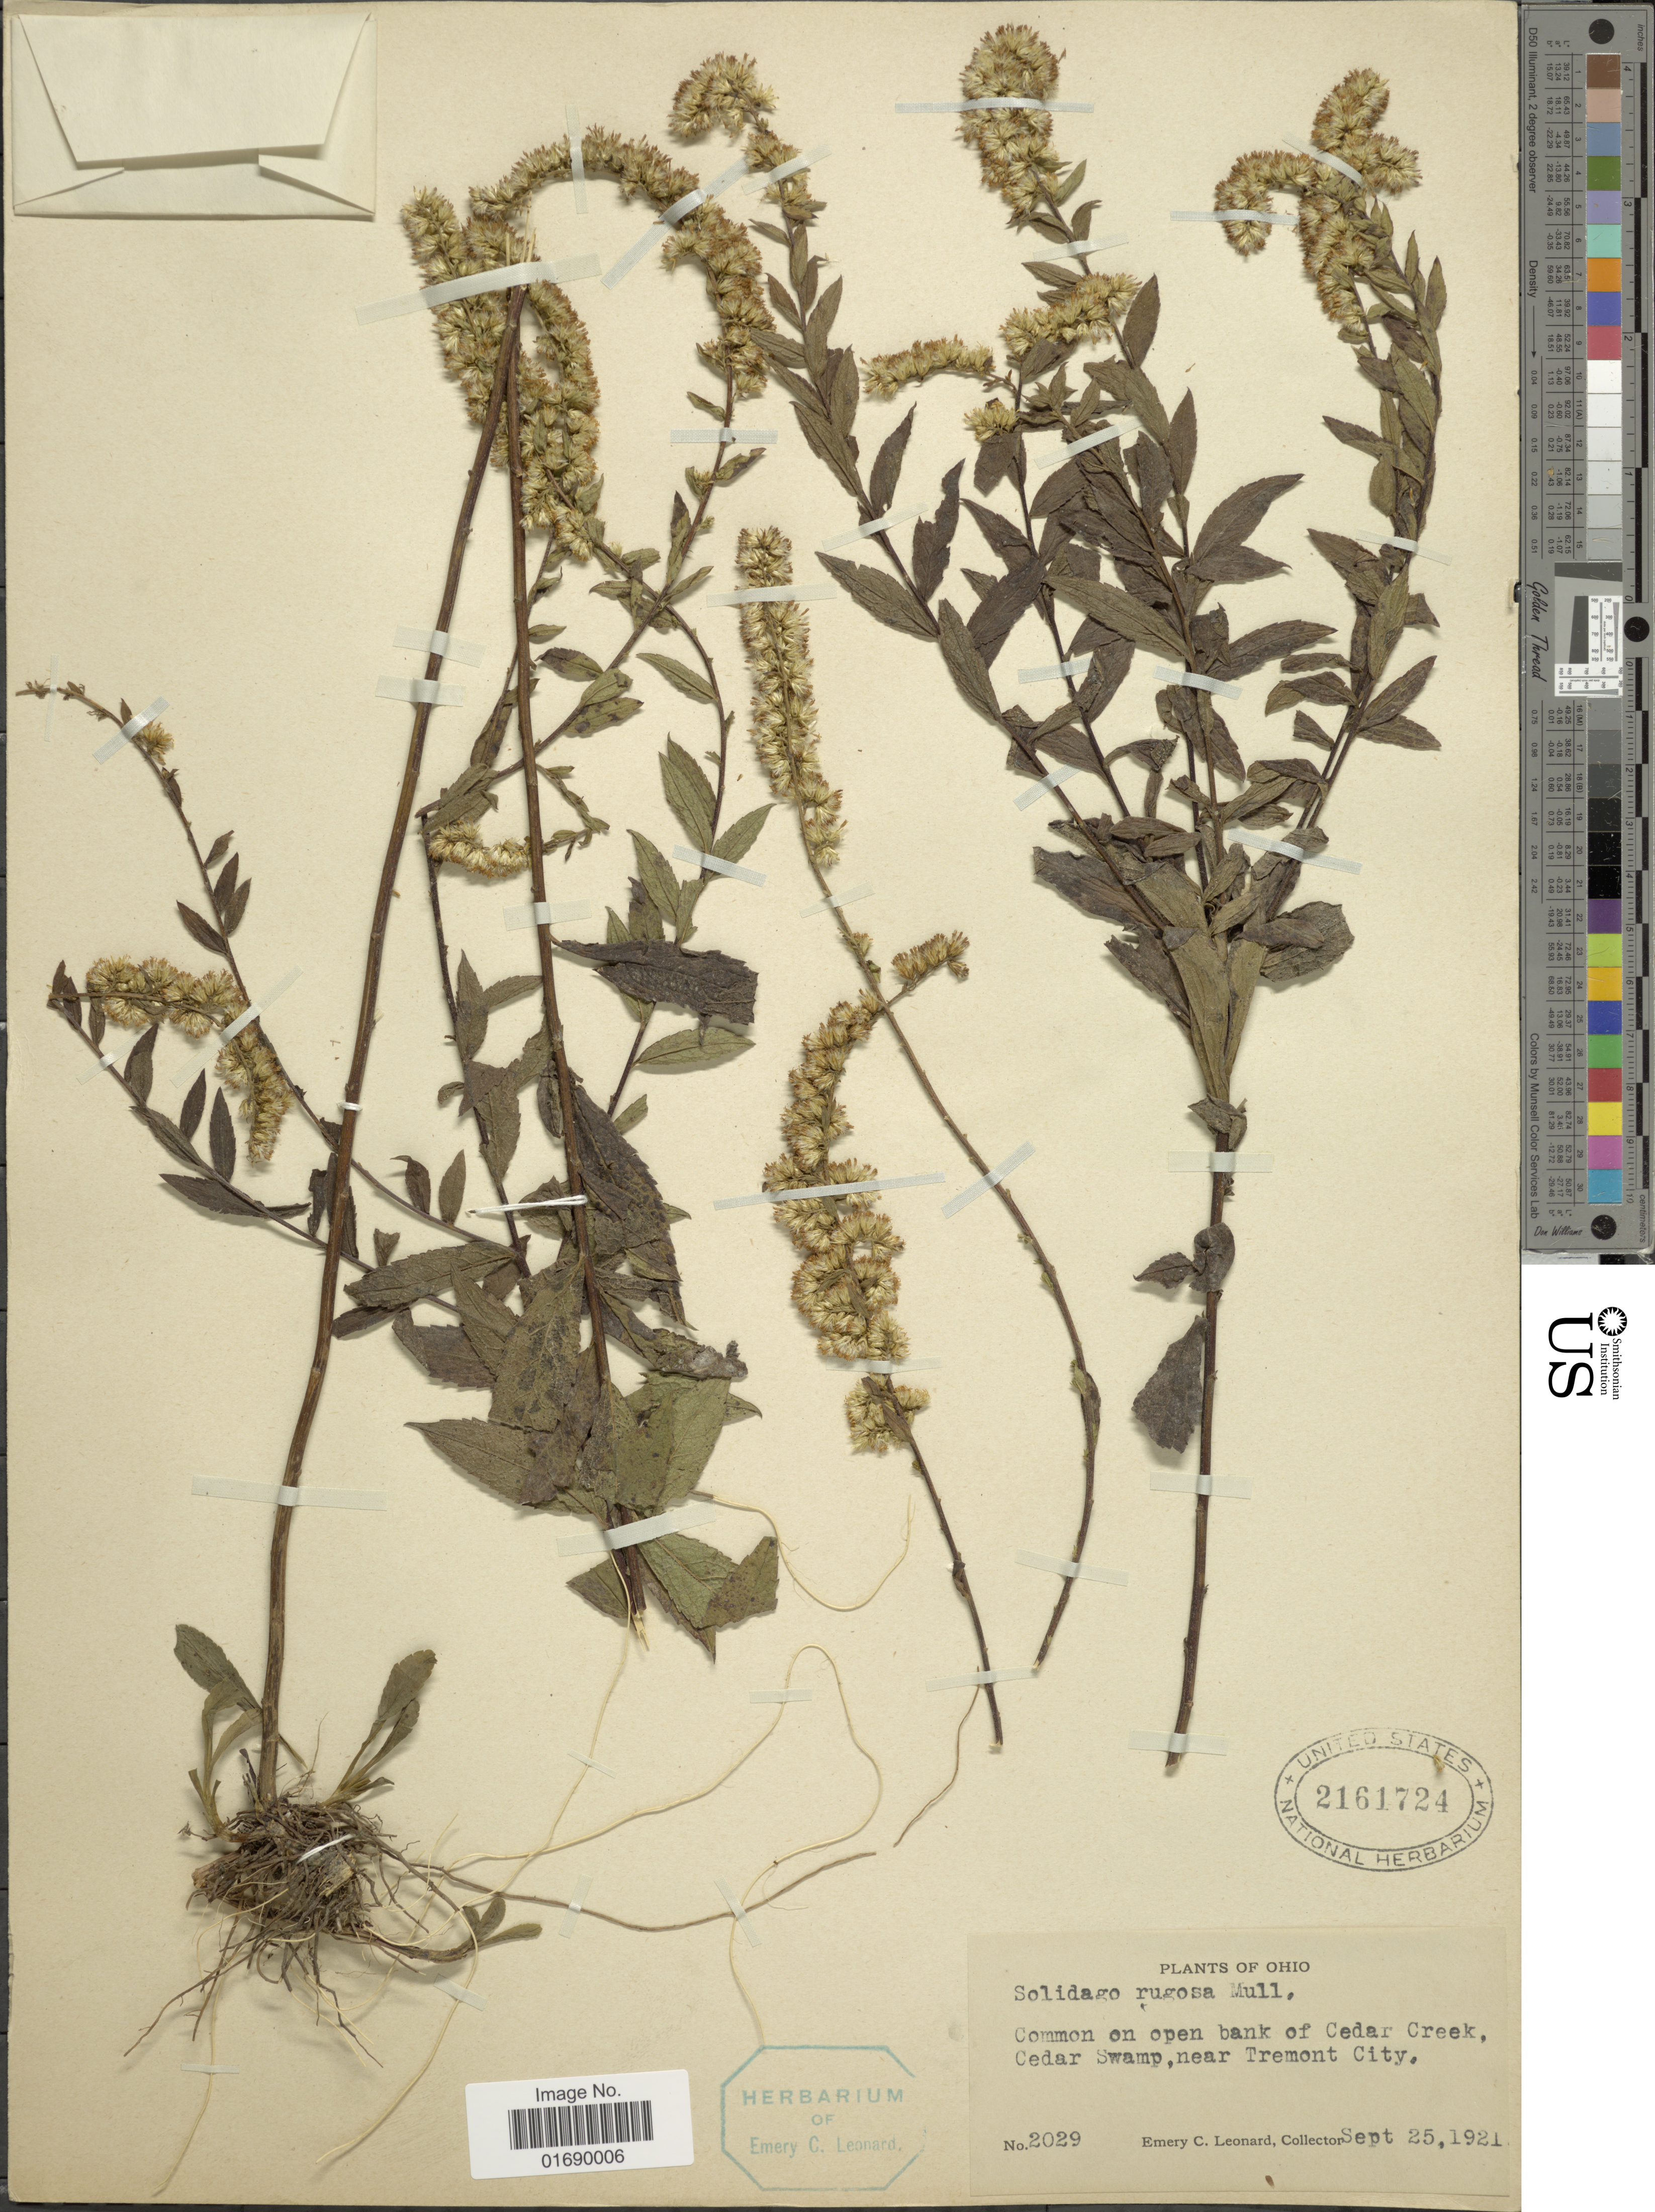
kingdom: Plantae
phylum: Tracheophyta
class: Magnoliopsida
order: Asterales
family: Asteraceae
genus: Solidago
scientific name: Solidago rugosa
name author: Mill.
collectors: E. C. Leonard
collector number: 2029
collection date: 1921-09-25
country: United States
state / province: Ohio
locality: Common on open bank of cedar Creek, Cedar Swamp, near Tremont City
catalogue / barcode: US 2161724